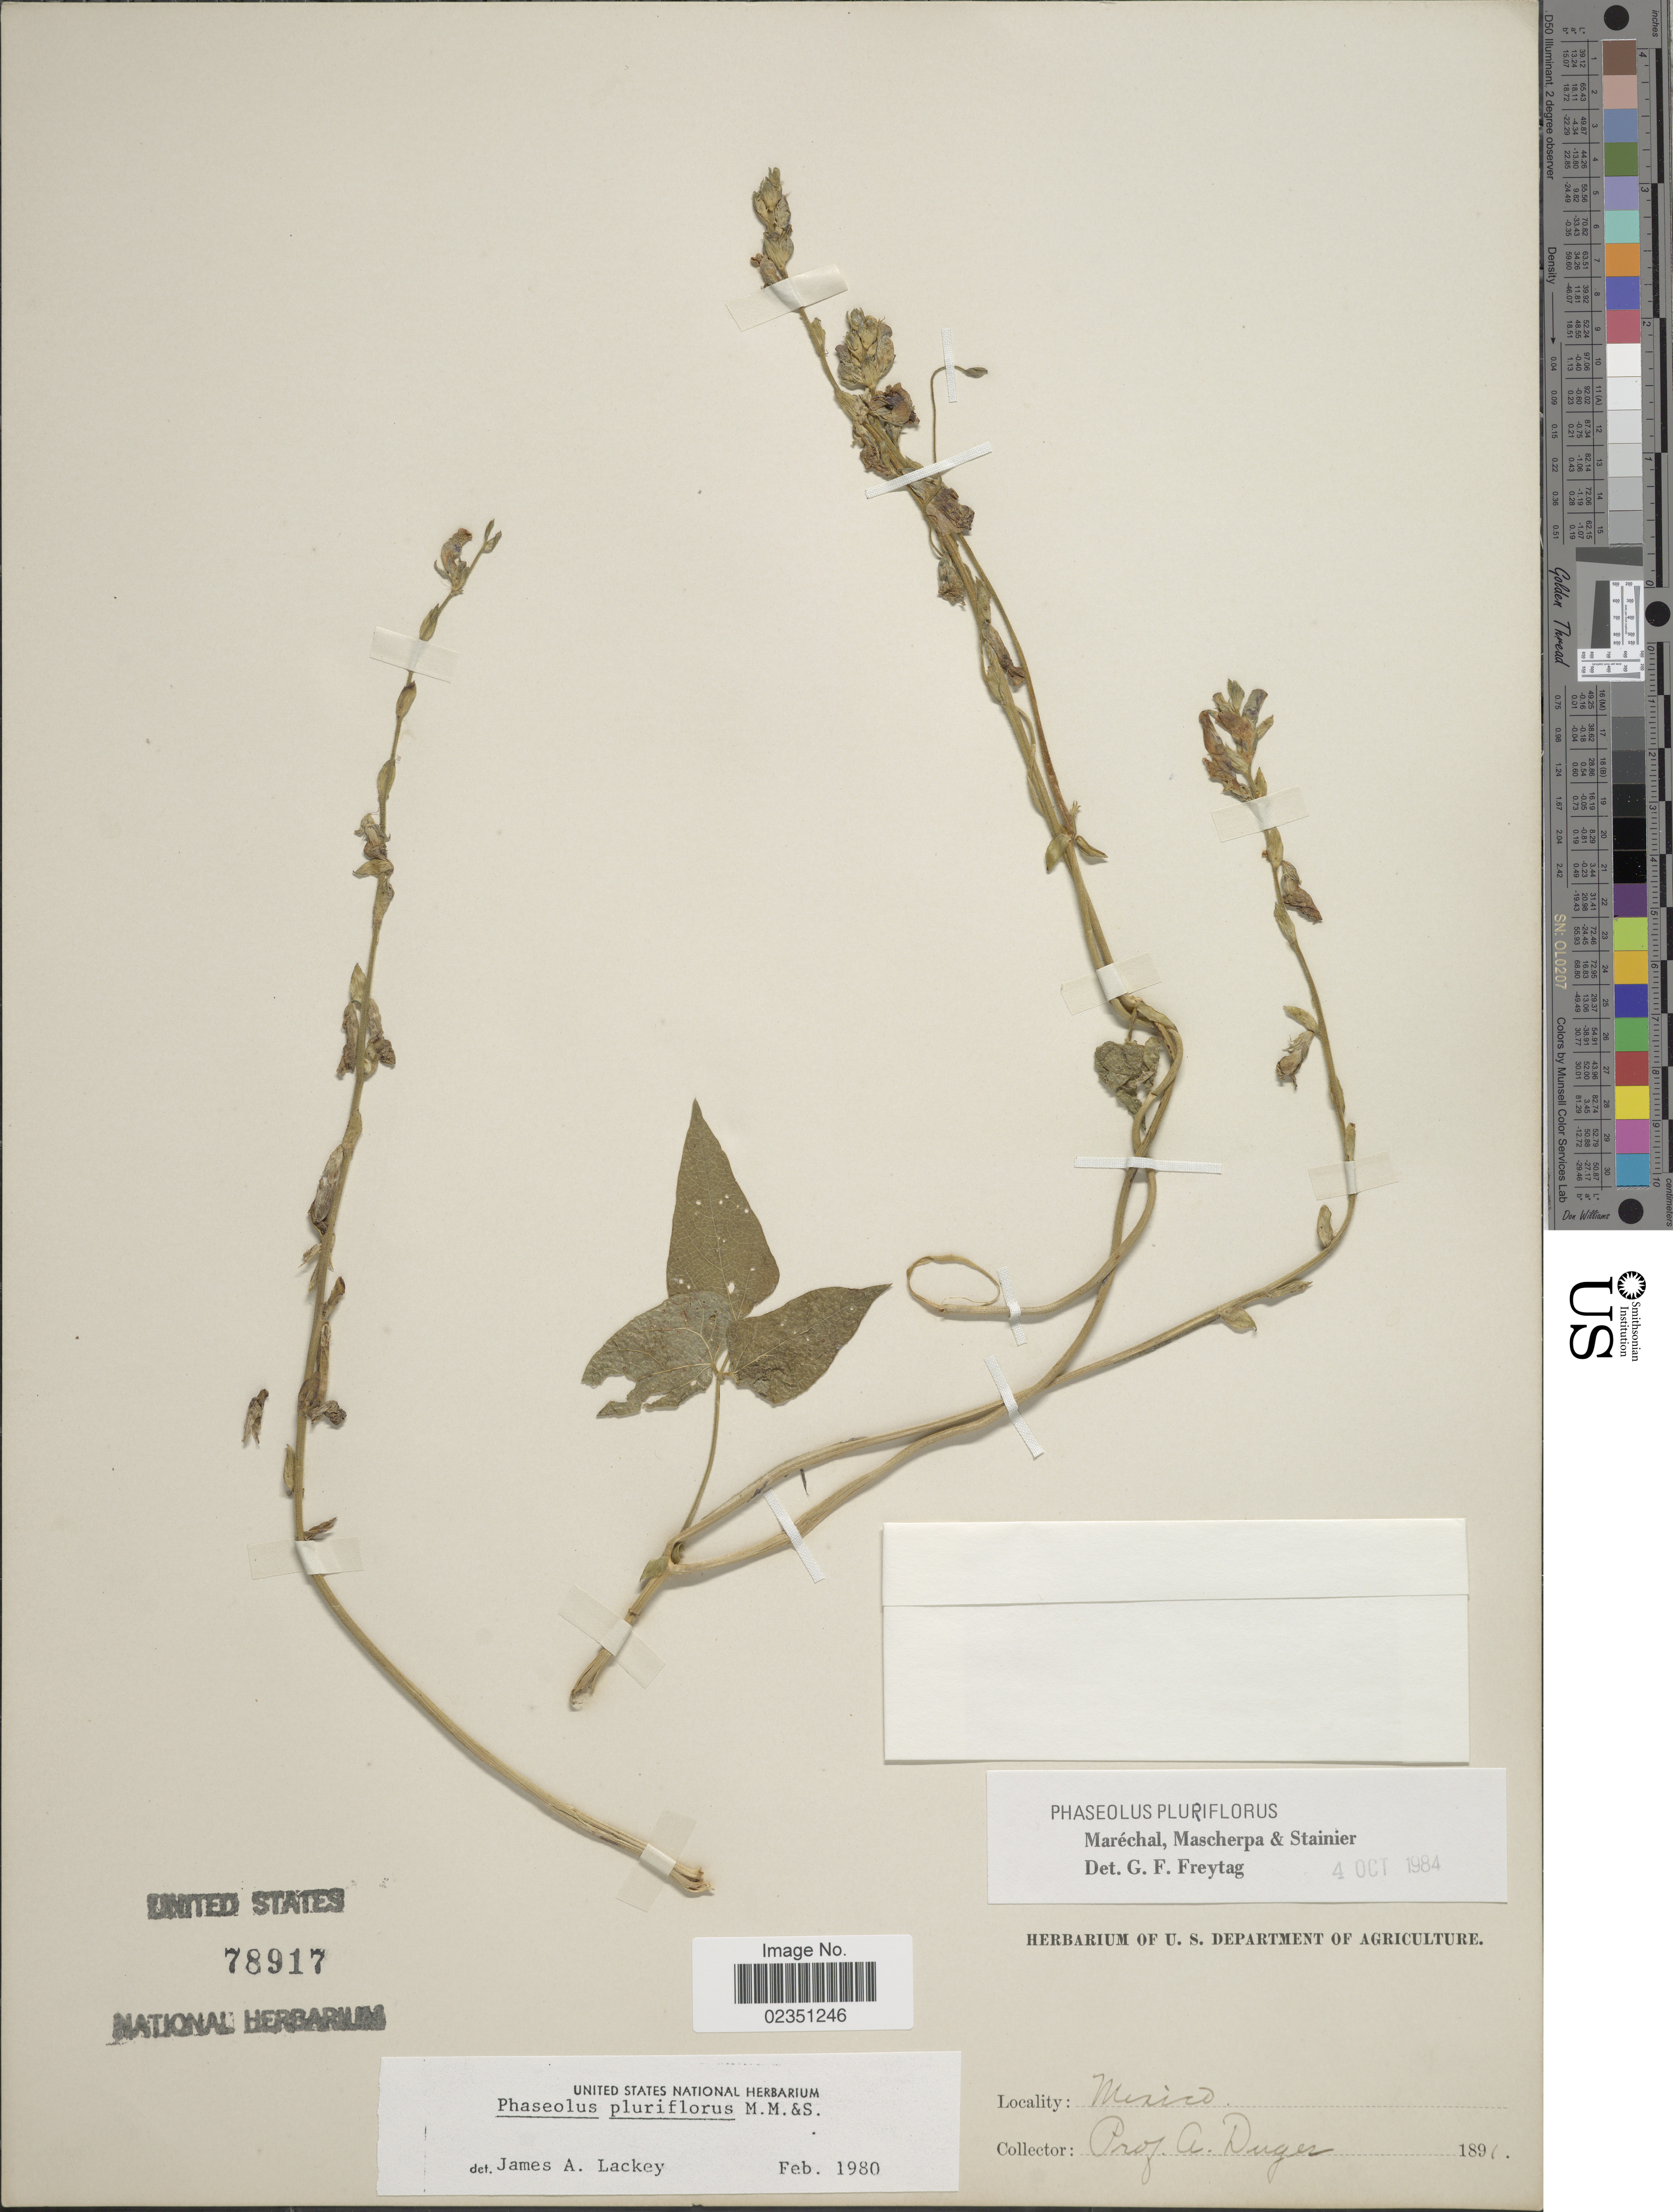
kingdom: Plantae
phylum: Tracheophyta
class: Magnoliopsida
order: Fabales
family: Fabaceae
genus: Phaseolus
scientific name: Phaseolus pluriflorus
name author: Mare. et al.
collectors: A. Duges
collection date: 1891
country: Mexico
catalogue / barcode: US 78917